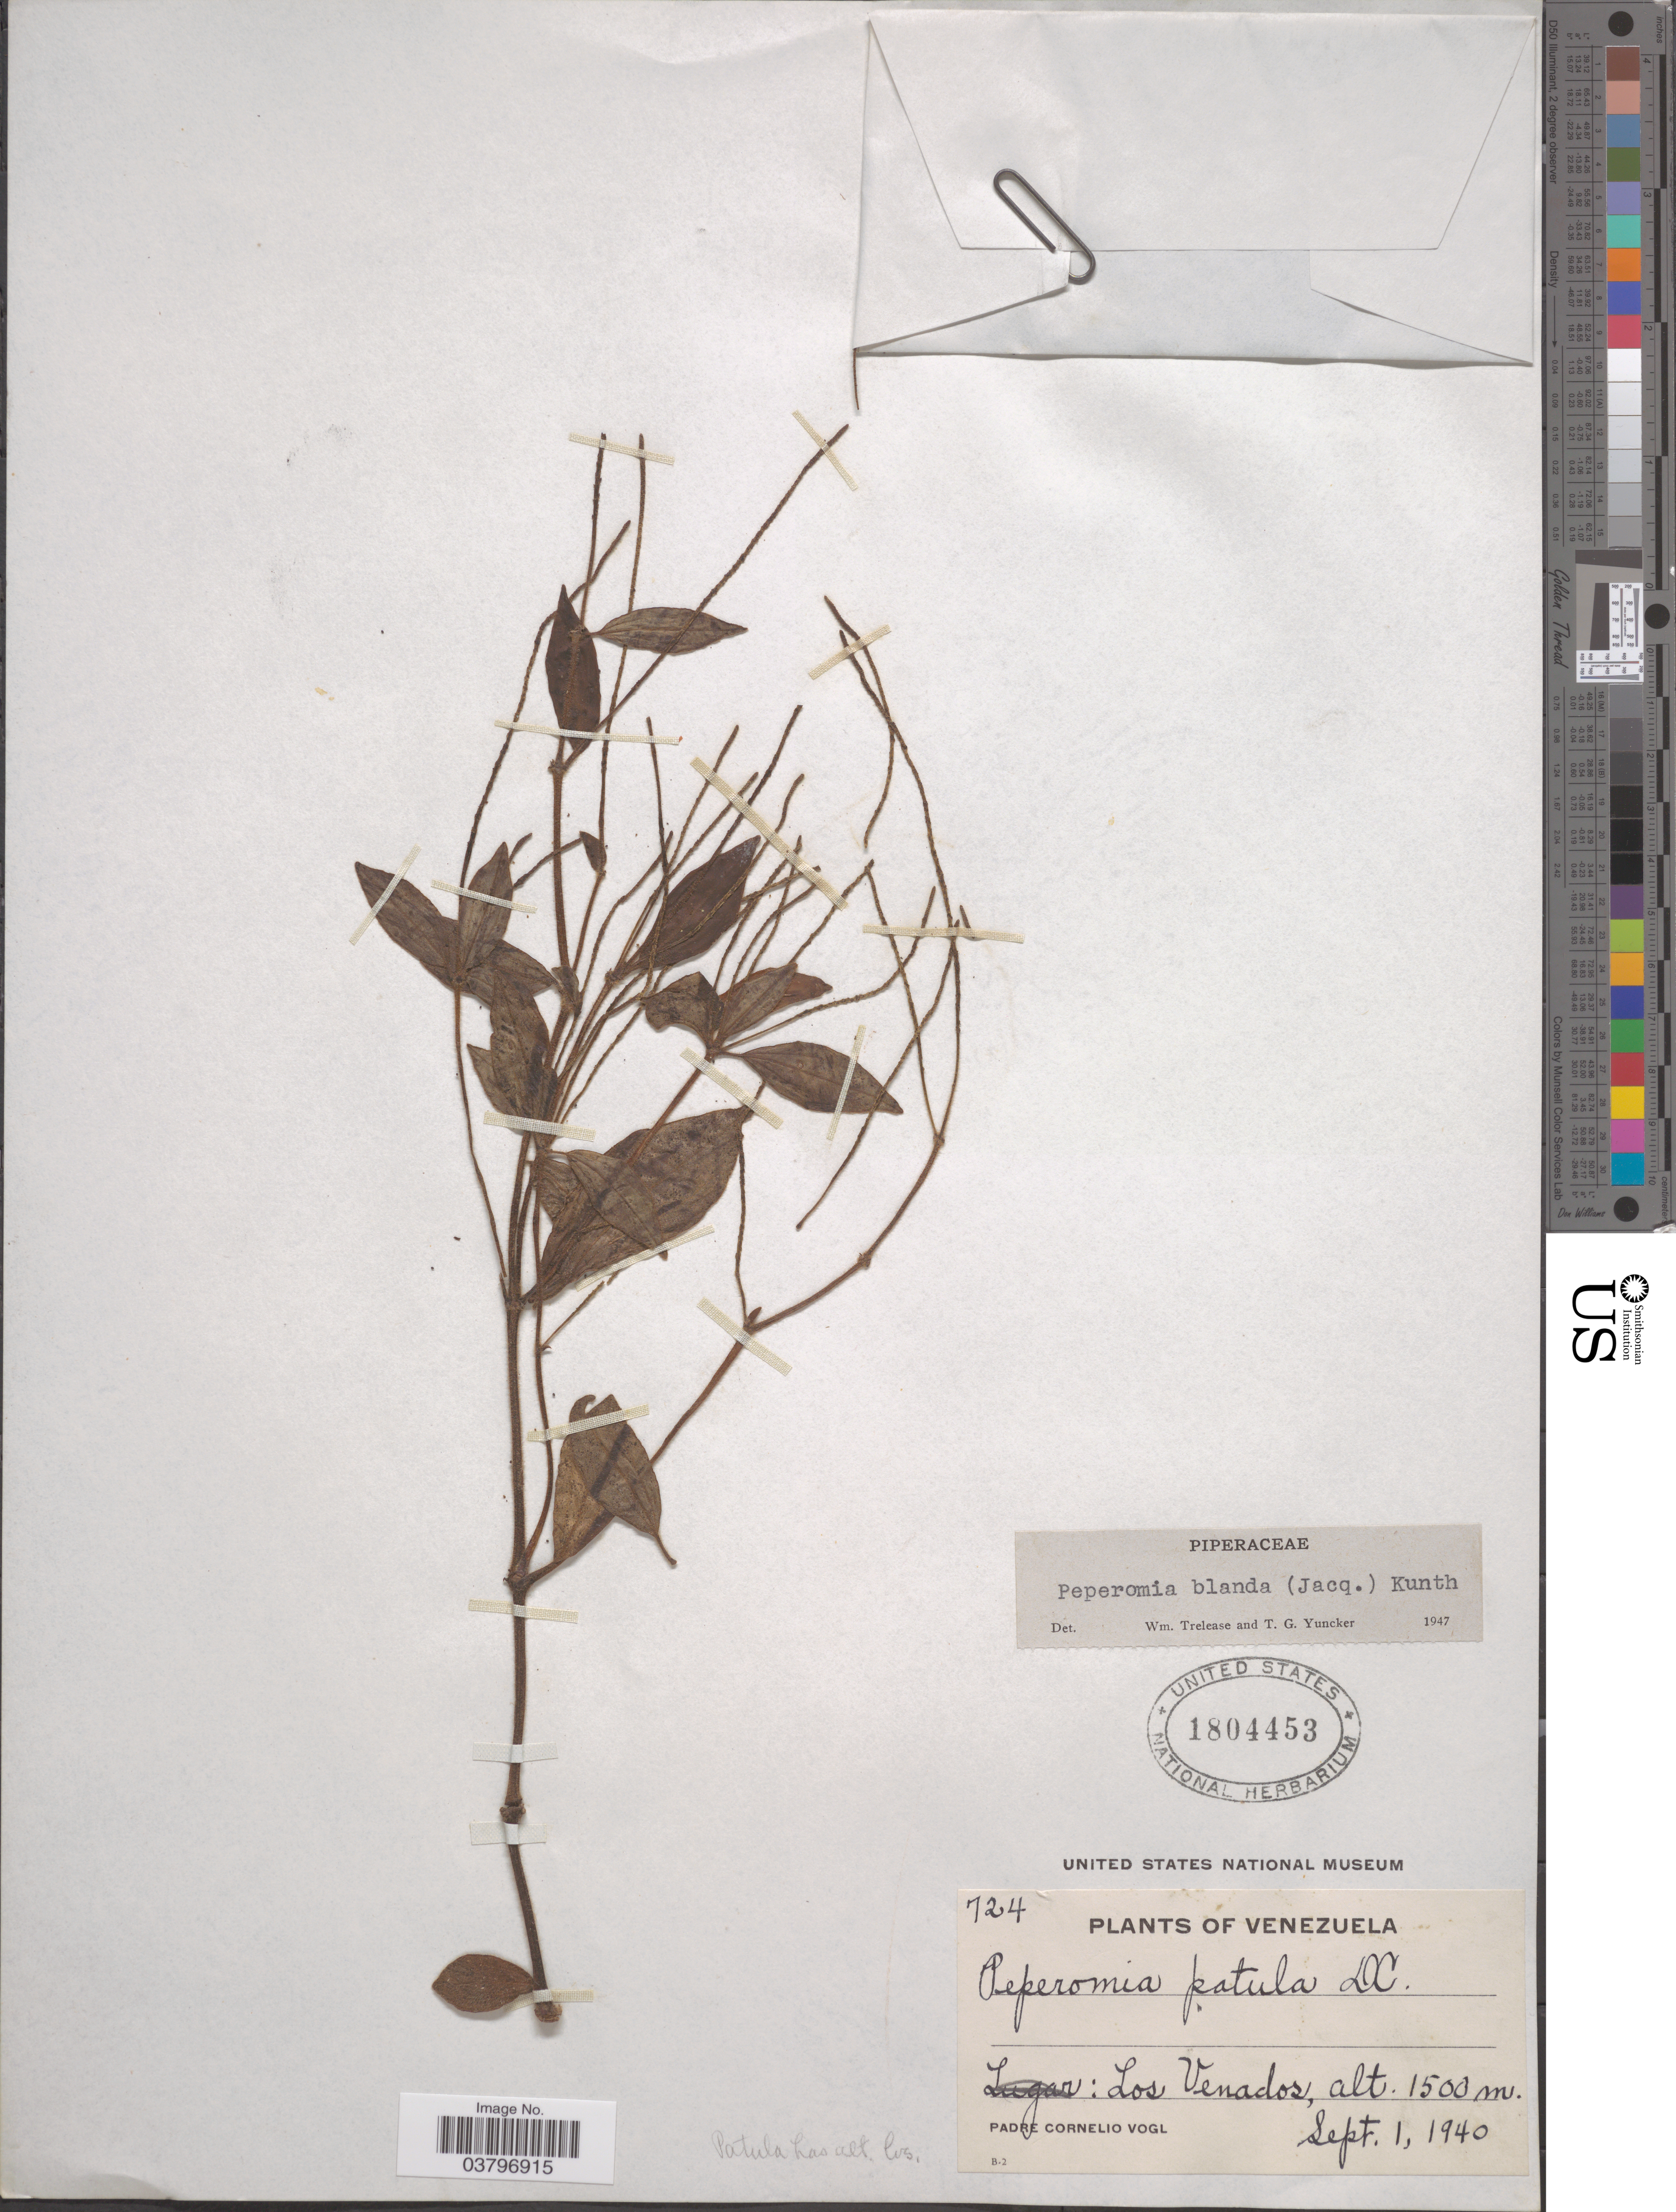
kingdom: Plantae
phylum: Tracheophyta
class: Magnoliopsida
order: Piperales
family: Piperaceae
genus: Peperomia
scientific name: Peperomia blanda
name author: (Jacq.) Kunth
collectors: P. Vogl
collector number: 724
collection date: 1940-09-01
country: Venezuela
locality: Los Venados.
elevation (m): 1500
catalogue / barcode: US 1804453